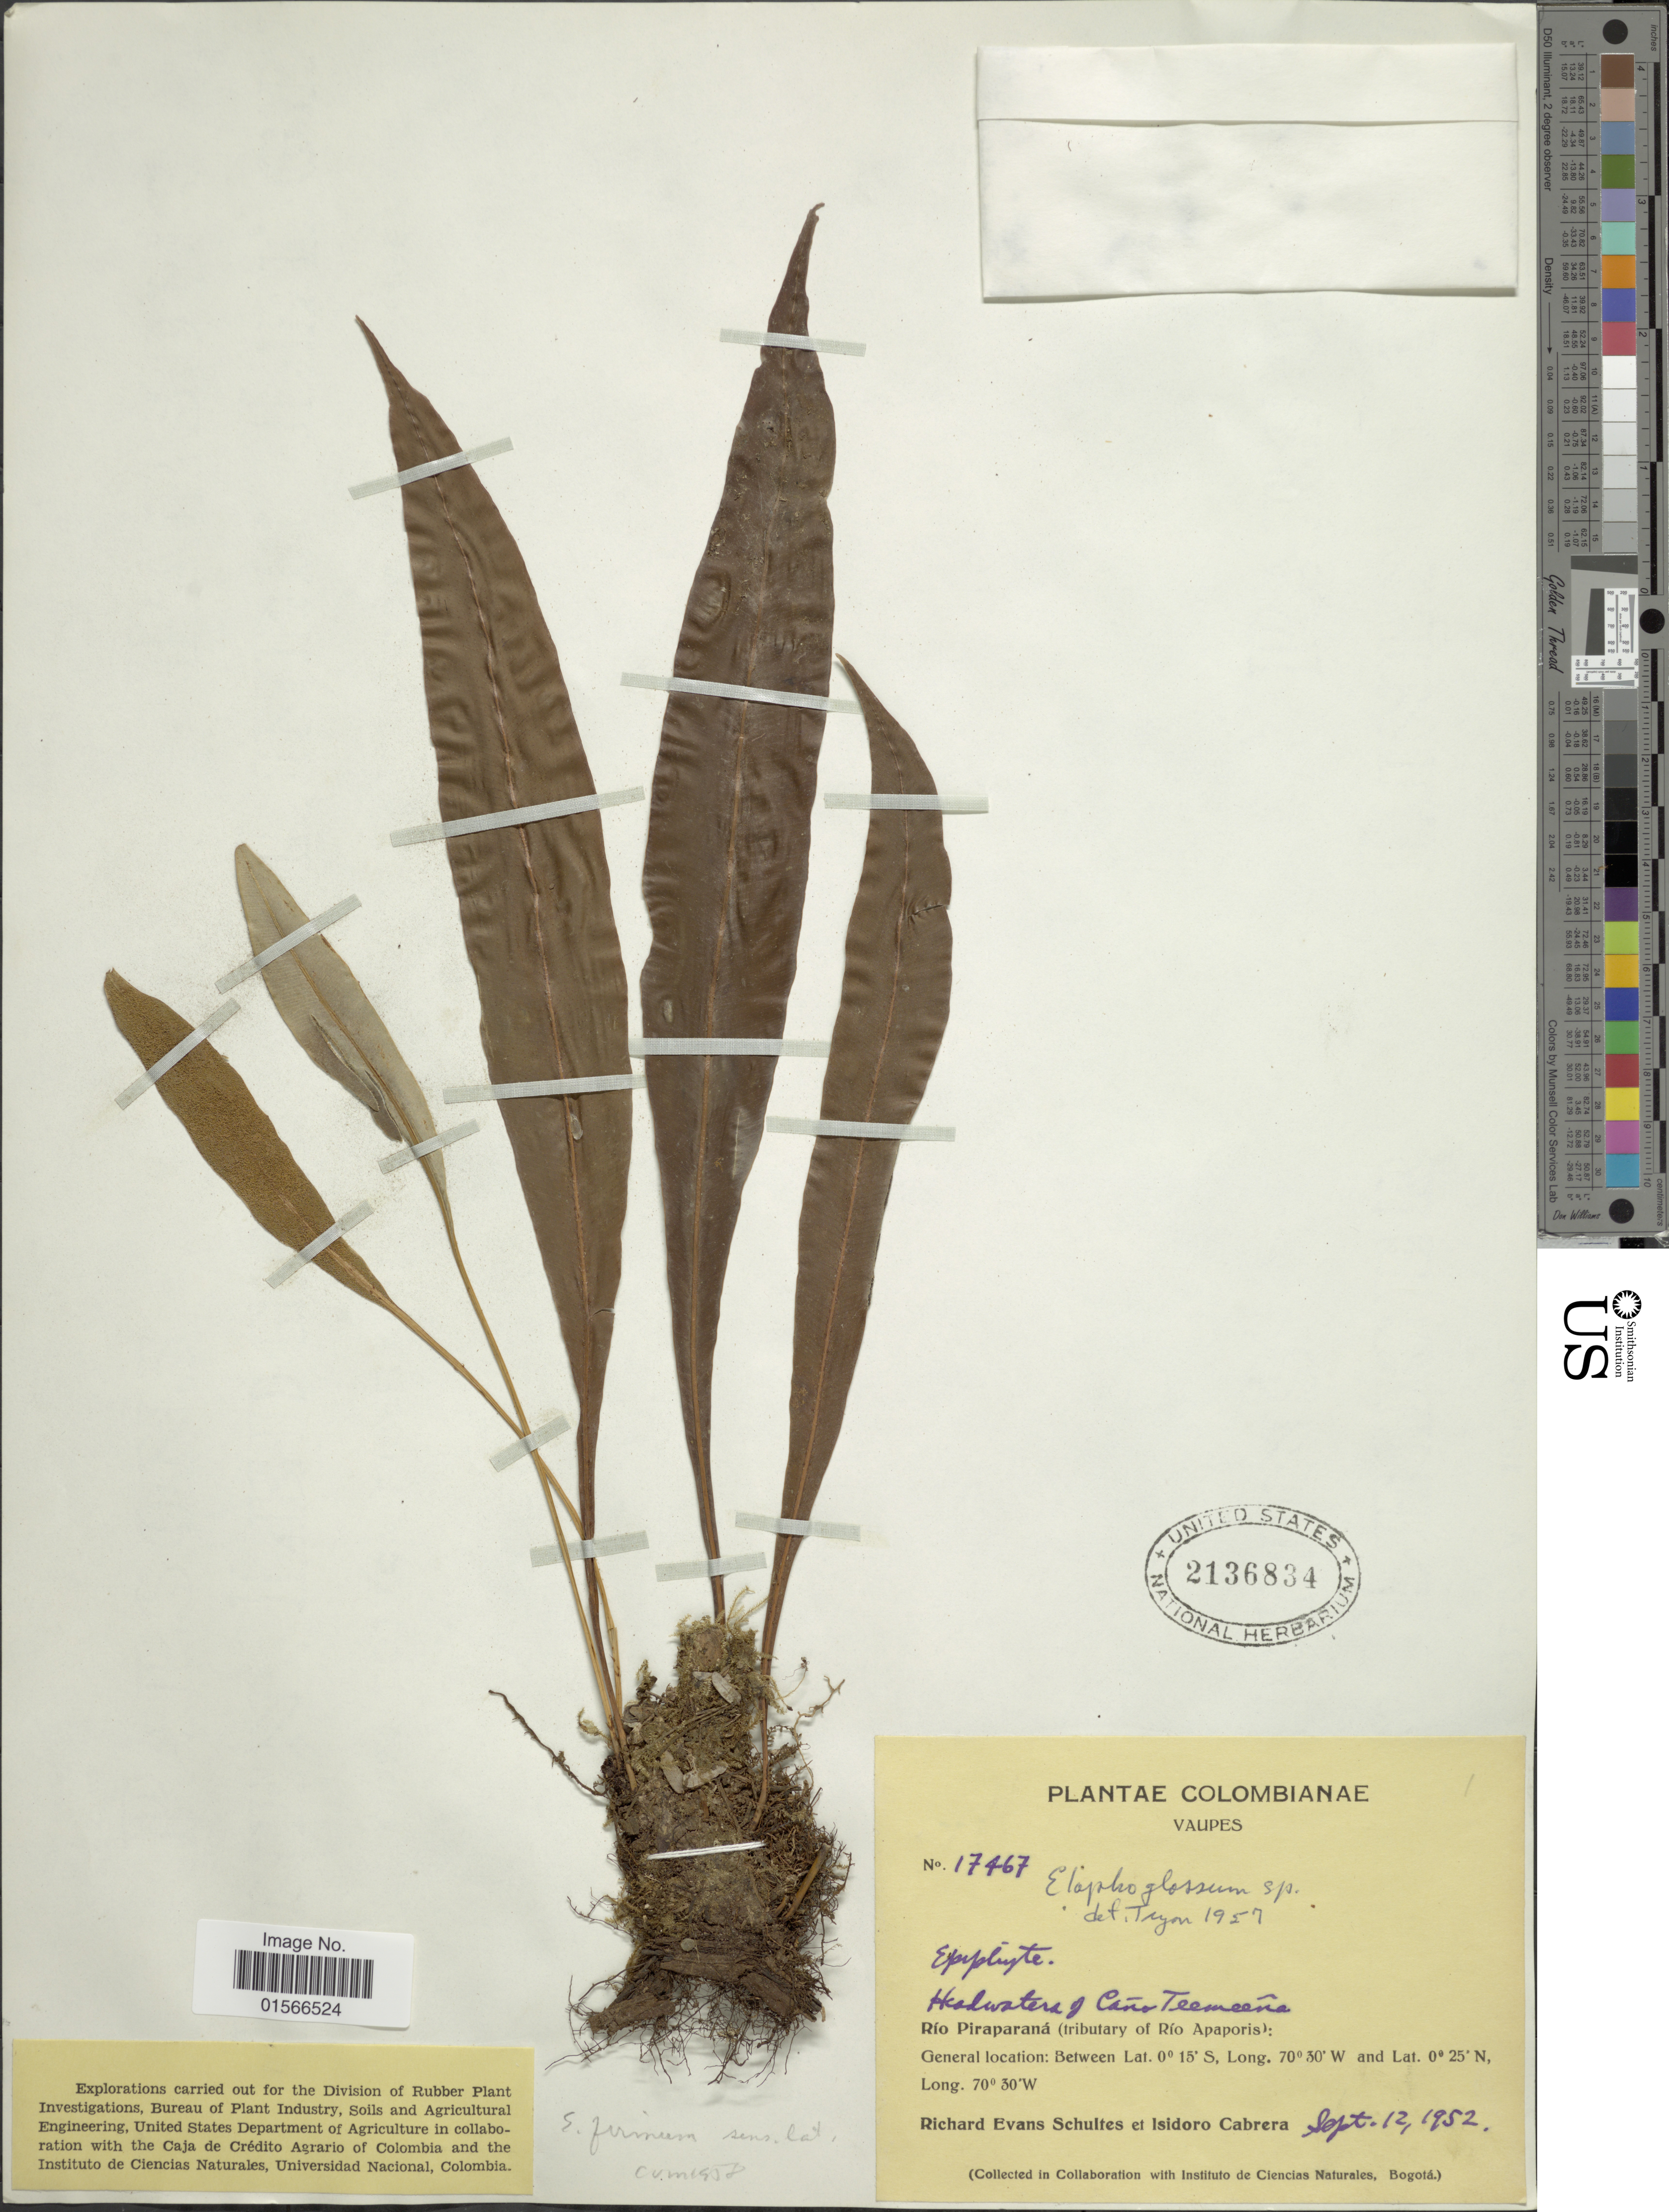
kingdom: Plantae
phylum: Tracheophyta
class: Polypodiopsida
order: Polypodiales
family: Dryopteridaceae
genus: Elaphoglossum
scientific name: Elaphoglossum firmum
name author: (Mett.) Urb.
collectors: R. E. Schultes & I. Cabrera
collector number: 17467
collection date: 1952-09-12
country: Colombia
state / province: Vaupés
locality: Headwater of Cañor Teemeena, Rio Piraparaná (tributary of Río Apaporis)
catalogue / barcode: US 2136834